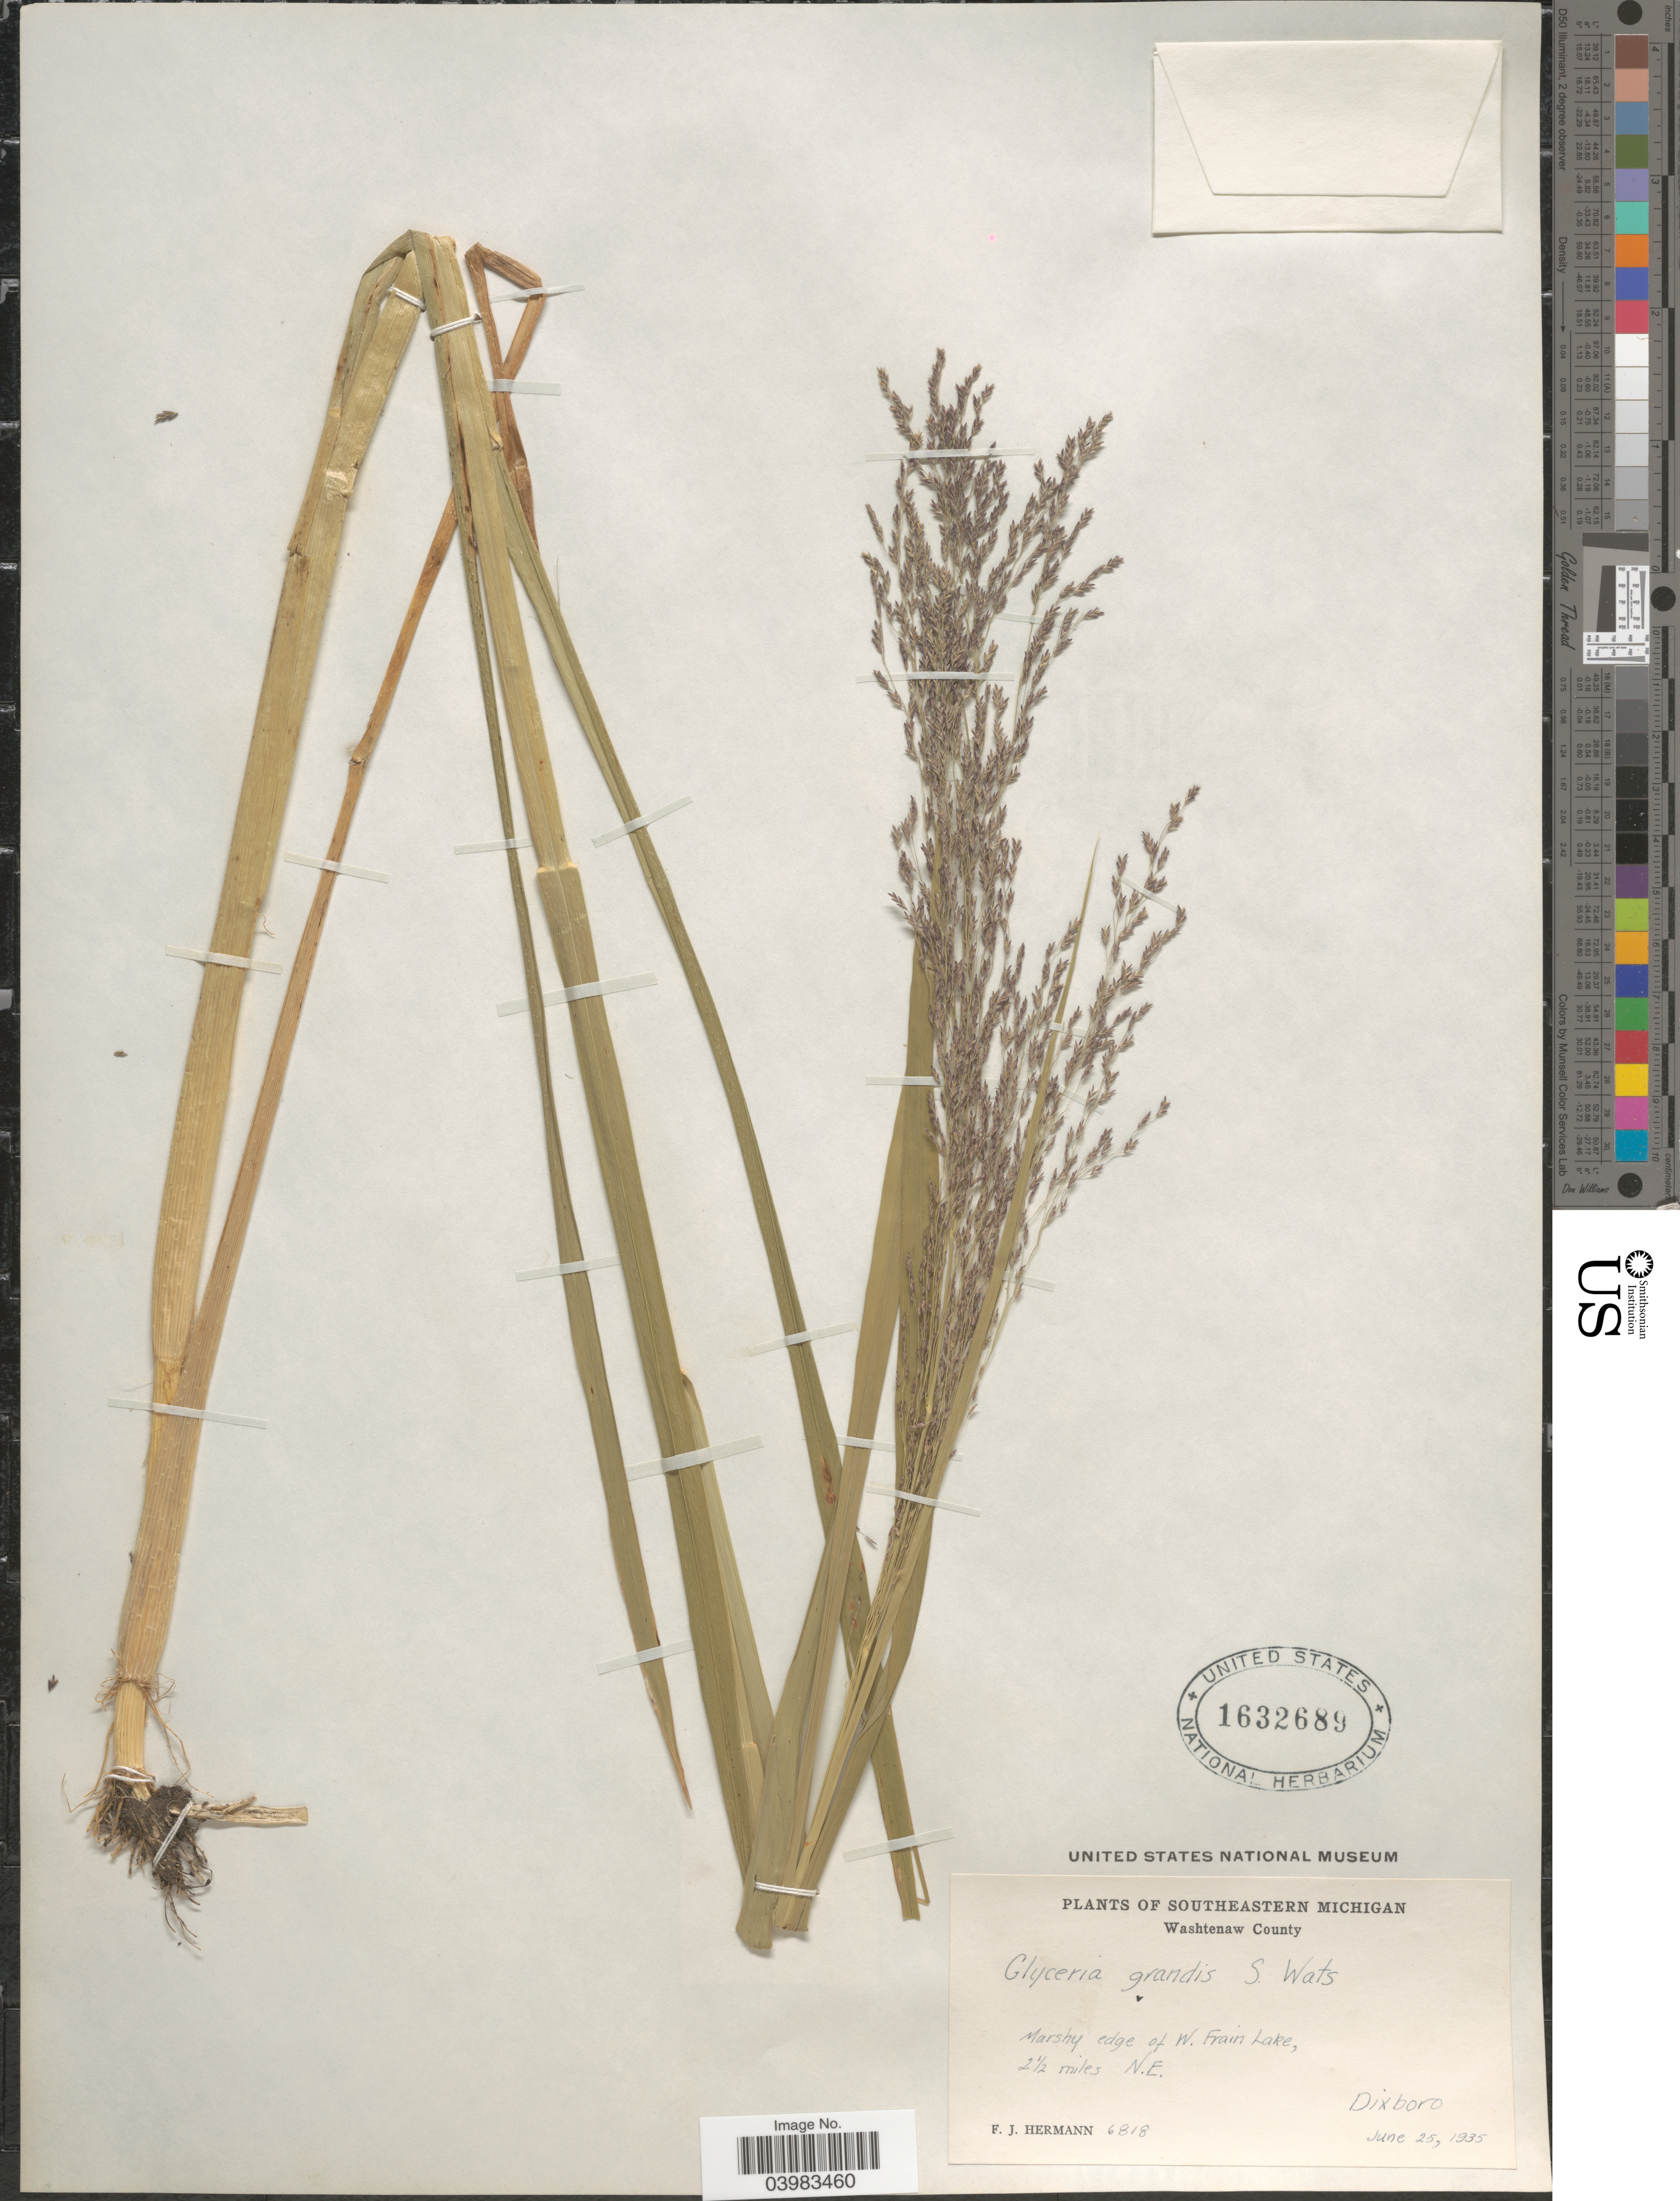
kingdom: Plantae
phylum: Tracheophyta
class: Liliopsida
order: Poales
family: Poaceae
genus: Glyceria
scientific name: Glyceria grandis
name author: S. Watson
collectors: F. J. Hermann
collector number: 6818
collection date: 1935-06-25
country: United States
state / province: Michigan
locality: Southeastern Michigan. Washtenaw County. Edge of W. Frain Lake, 2½ miles N.E. Dixboro.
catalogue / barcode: US 1632689